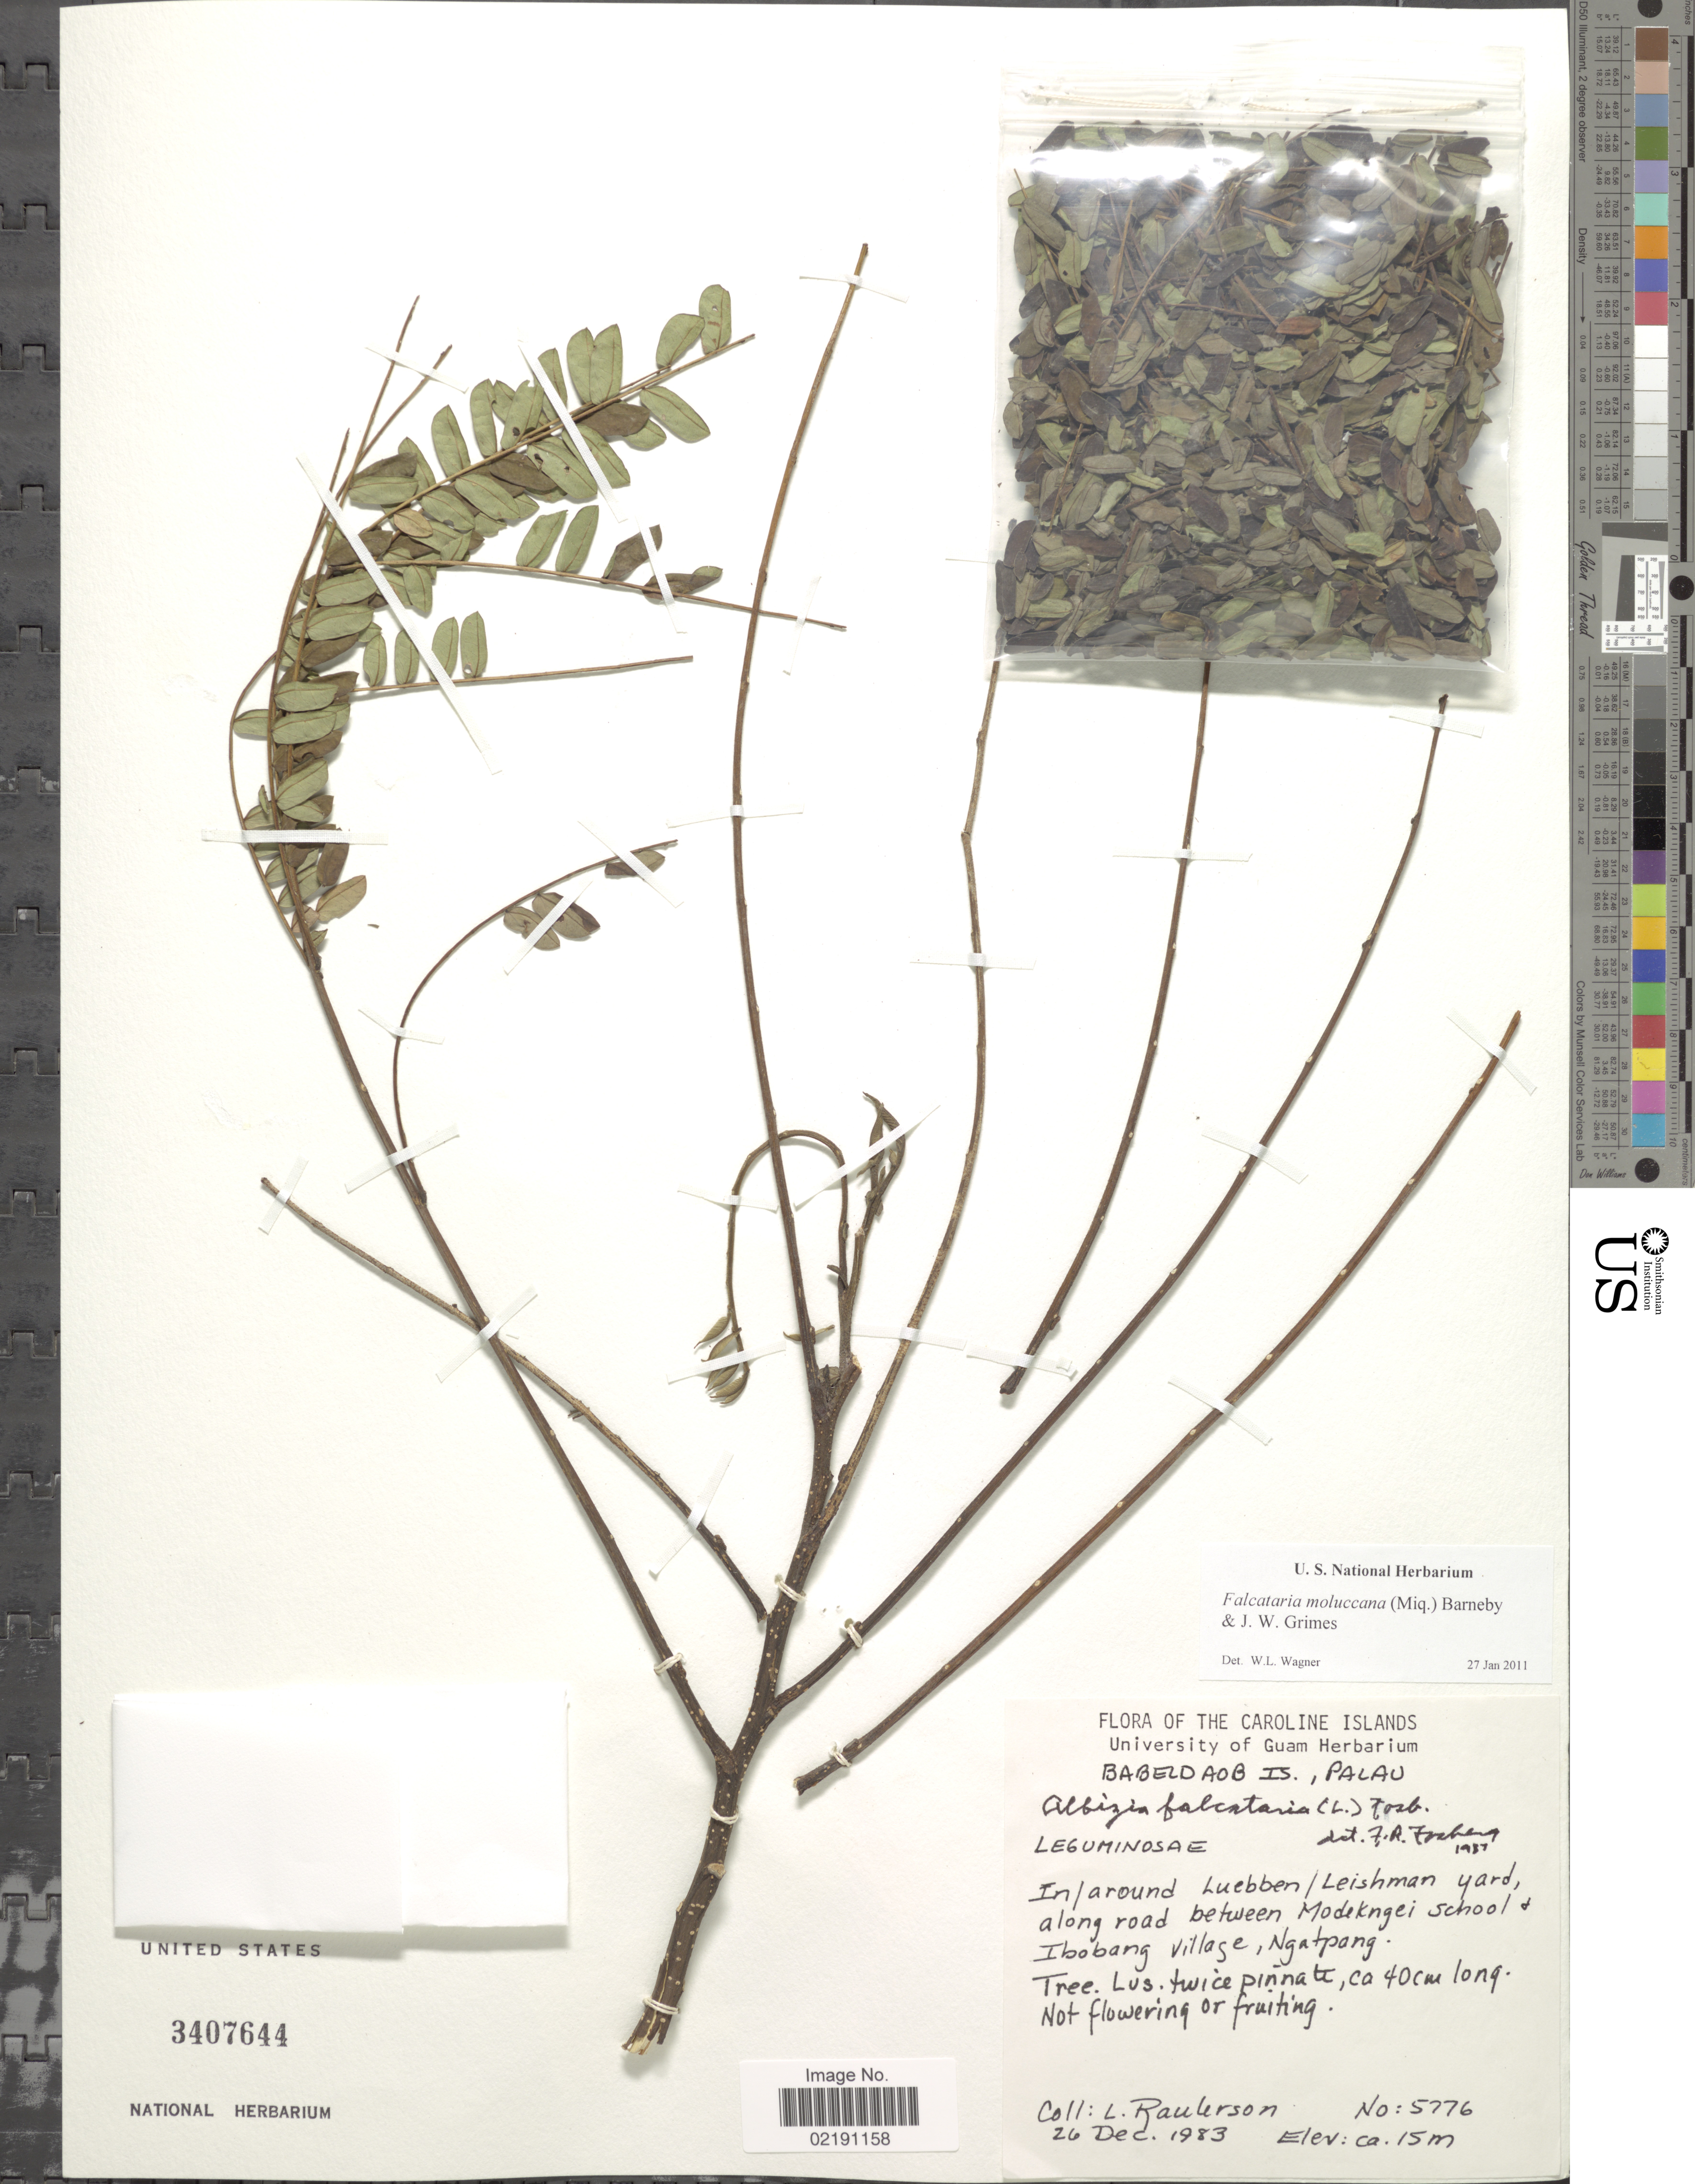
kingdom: Plantae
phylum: Tracheophyta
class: Magnoliopsida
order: Fabales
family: Fabaceae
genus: Falcataria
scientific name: Falcataria moluccana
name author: (Miq.) Barneby & Grimes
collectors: L. Raulerson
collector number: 5776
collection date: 1983-12-26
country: Palau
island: Babeldaob [Babelthuap]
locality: Caroline Islands. Babeldaob Is., Palau. In/around Luebben/Leishman yard, along road between Modekngei School & Ibobang village, Ngatpang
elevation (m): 15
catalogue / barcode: US 3407644